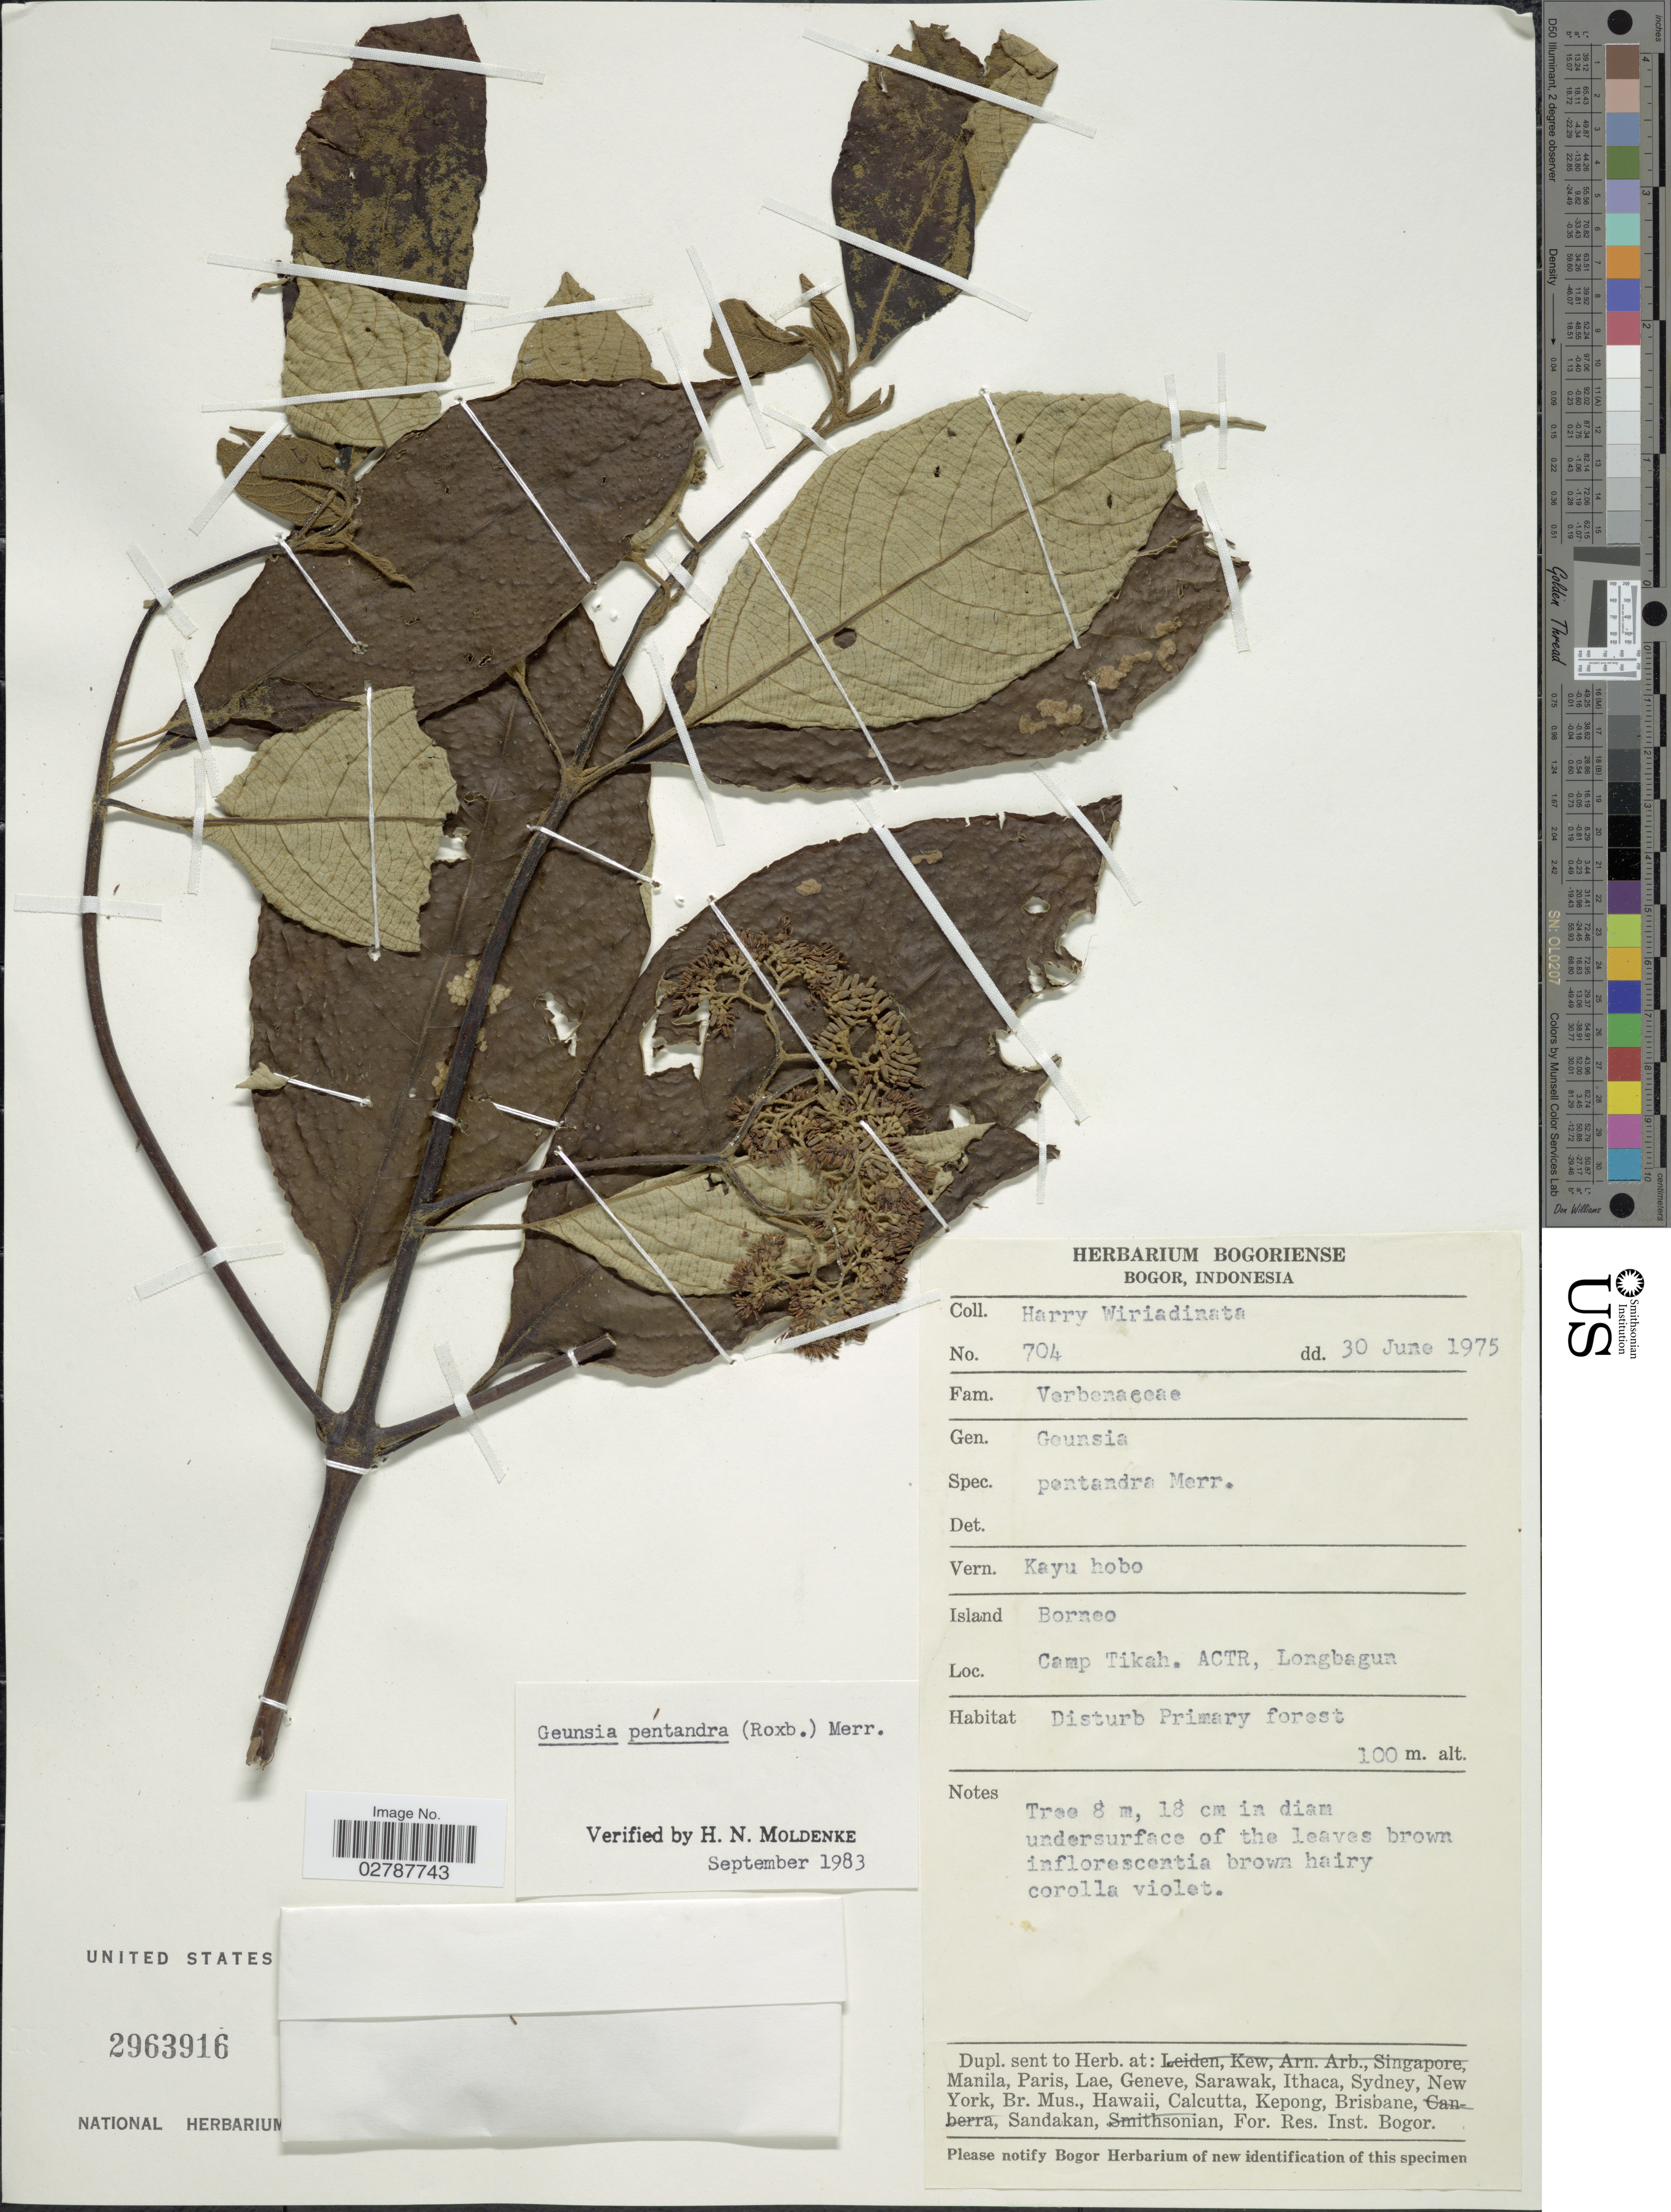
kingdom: Plantae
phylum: Tracheophyta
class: Magnoliopsida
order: Lamiales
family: Lamiaceae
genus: Callicarpa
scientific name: Callicarpa pentandra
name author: Roxb.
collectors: H. Wiriadinata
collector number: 704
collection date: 1975-06-30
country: Indonesia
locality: Island Borneo. Camp Tikah. ACTR, Longbagun.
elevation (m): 100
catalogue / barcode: US 2963916